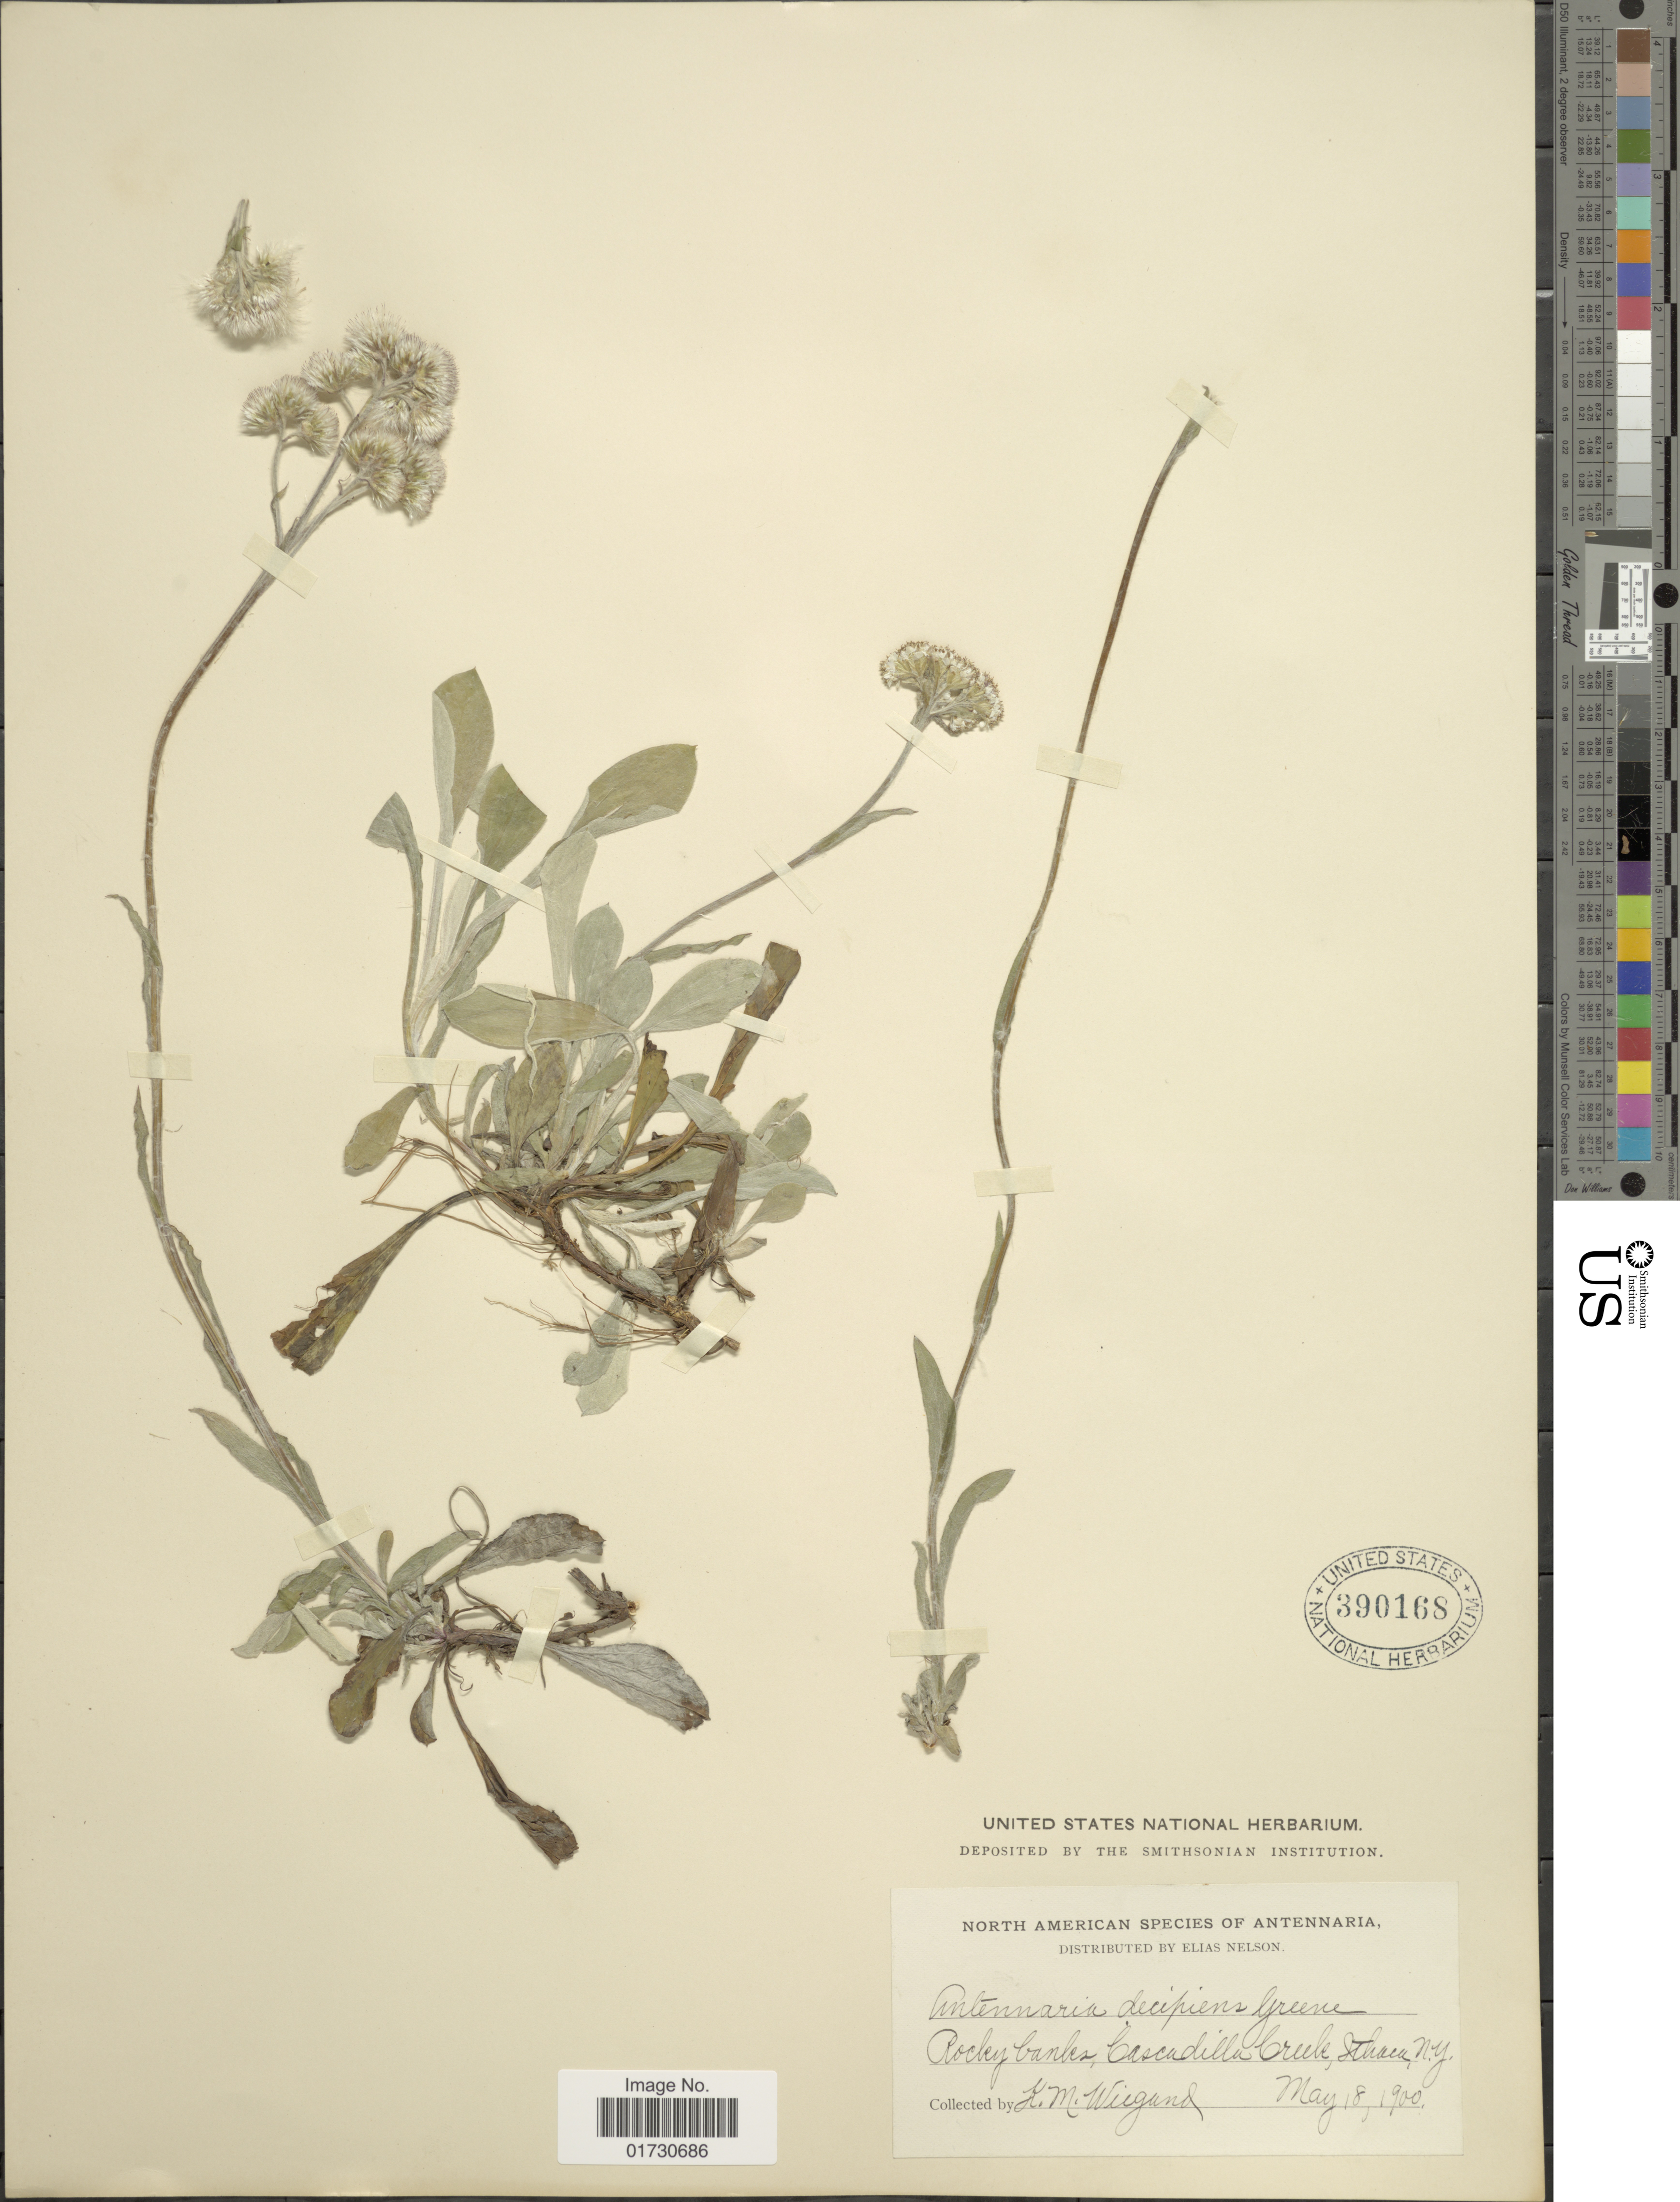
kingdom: Plantae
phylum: Tracheophyta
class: Magnoliopsida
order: Asterales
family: Asteraceae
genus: Antennaria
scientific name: Antennaria decipiens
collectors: K. M. Wiegand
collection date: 1900-05-18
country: United States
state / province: New York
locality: Rocky banks, Cascadilla Creek, Ithaca, N. Y.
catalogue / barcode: US 390168